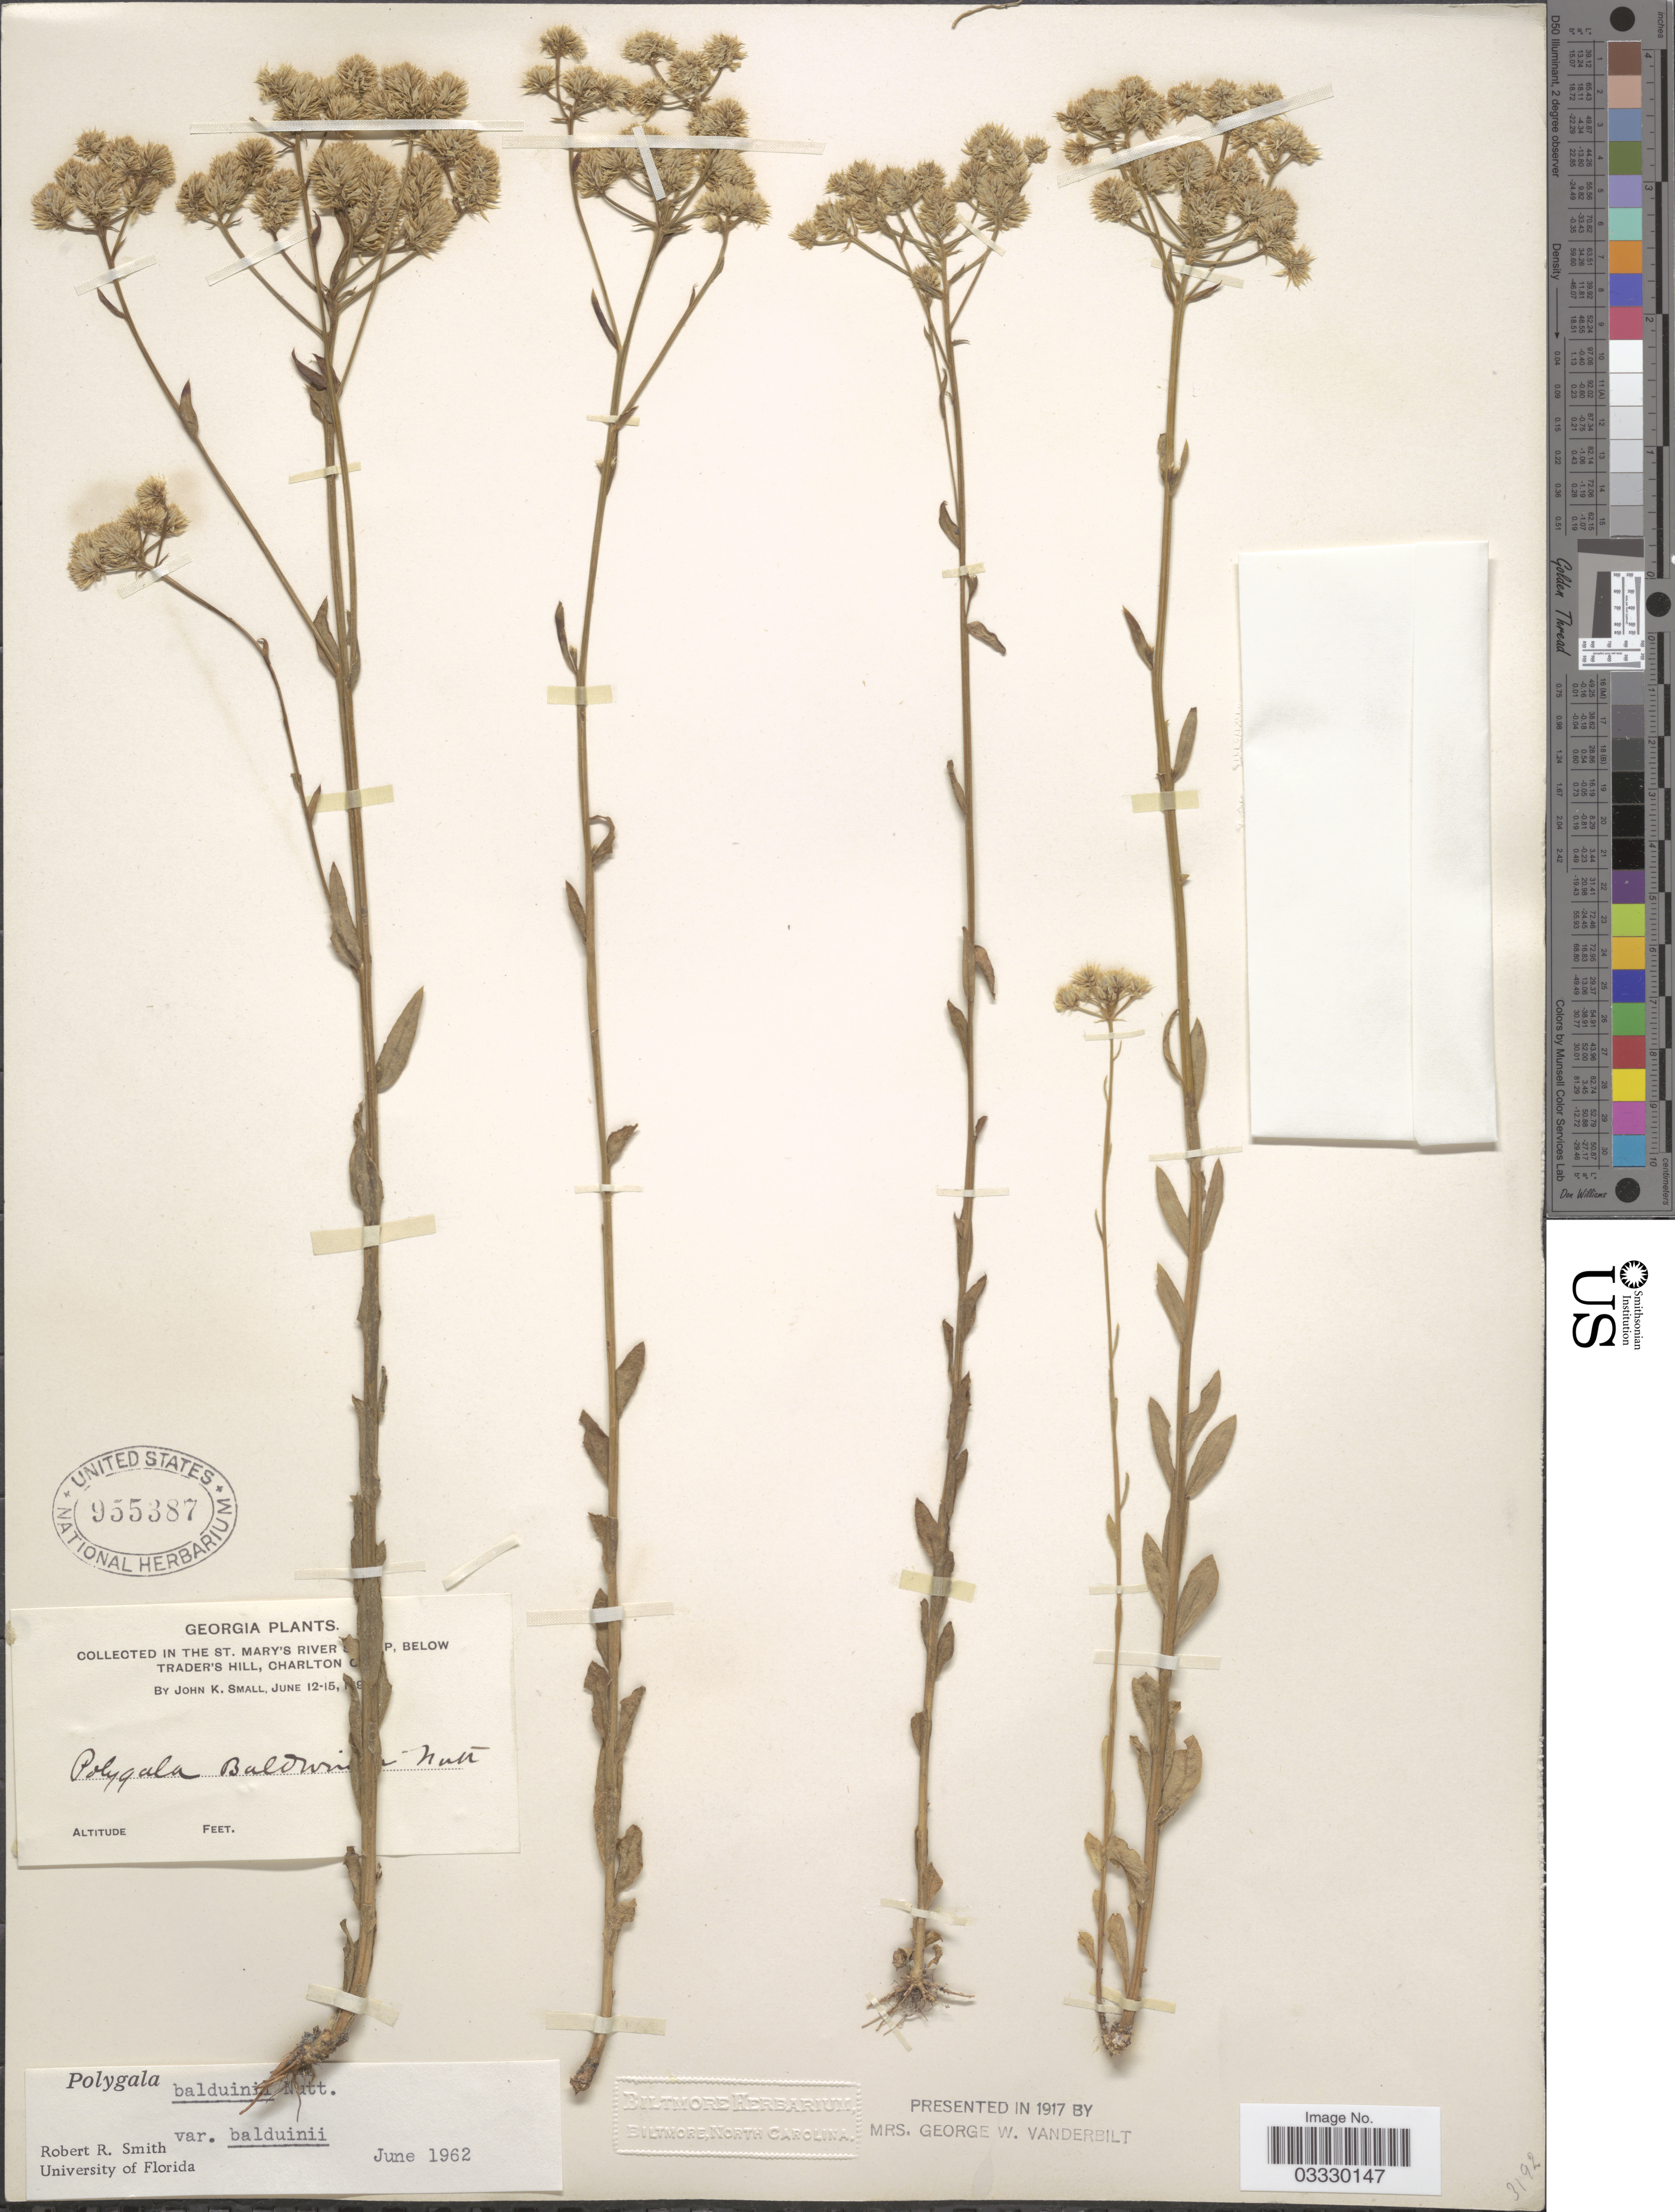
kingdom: Plantae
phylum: Tracheophyta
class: Magnoliopsida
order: Fabales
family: Polygalaceae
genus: Polygala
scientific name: Polygala balduinii var. balduinii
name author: Nutt.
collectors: J. K. Small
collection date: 1990-06-12/1990-06-15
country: United States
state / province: Georgia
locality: In the St. Mary's River Swamp, below Trader's Hill, Charlton Co.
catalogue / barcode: US 955387